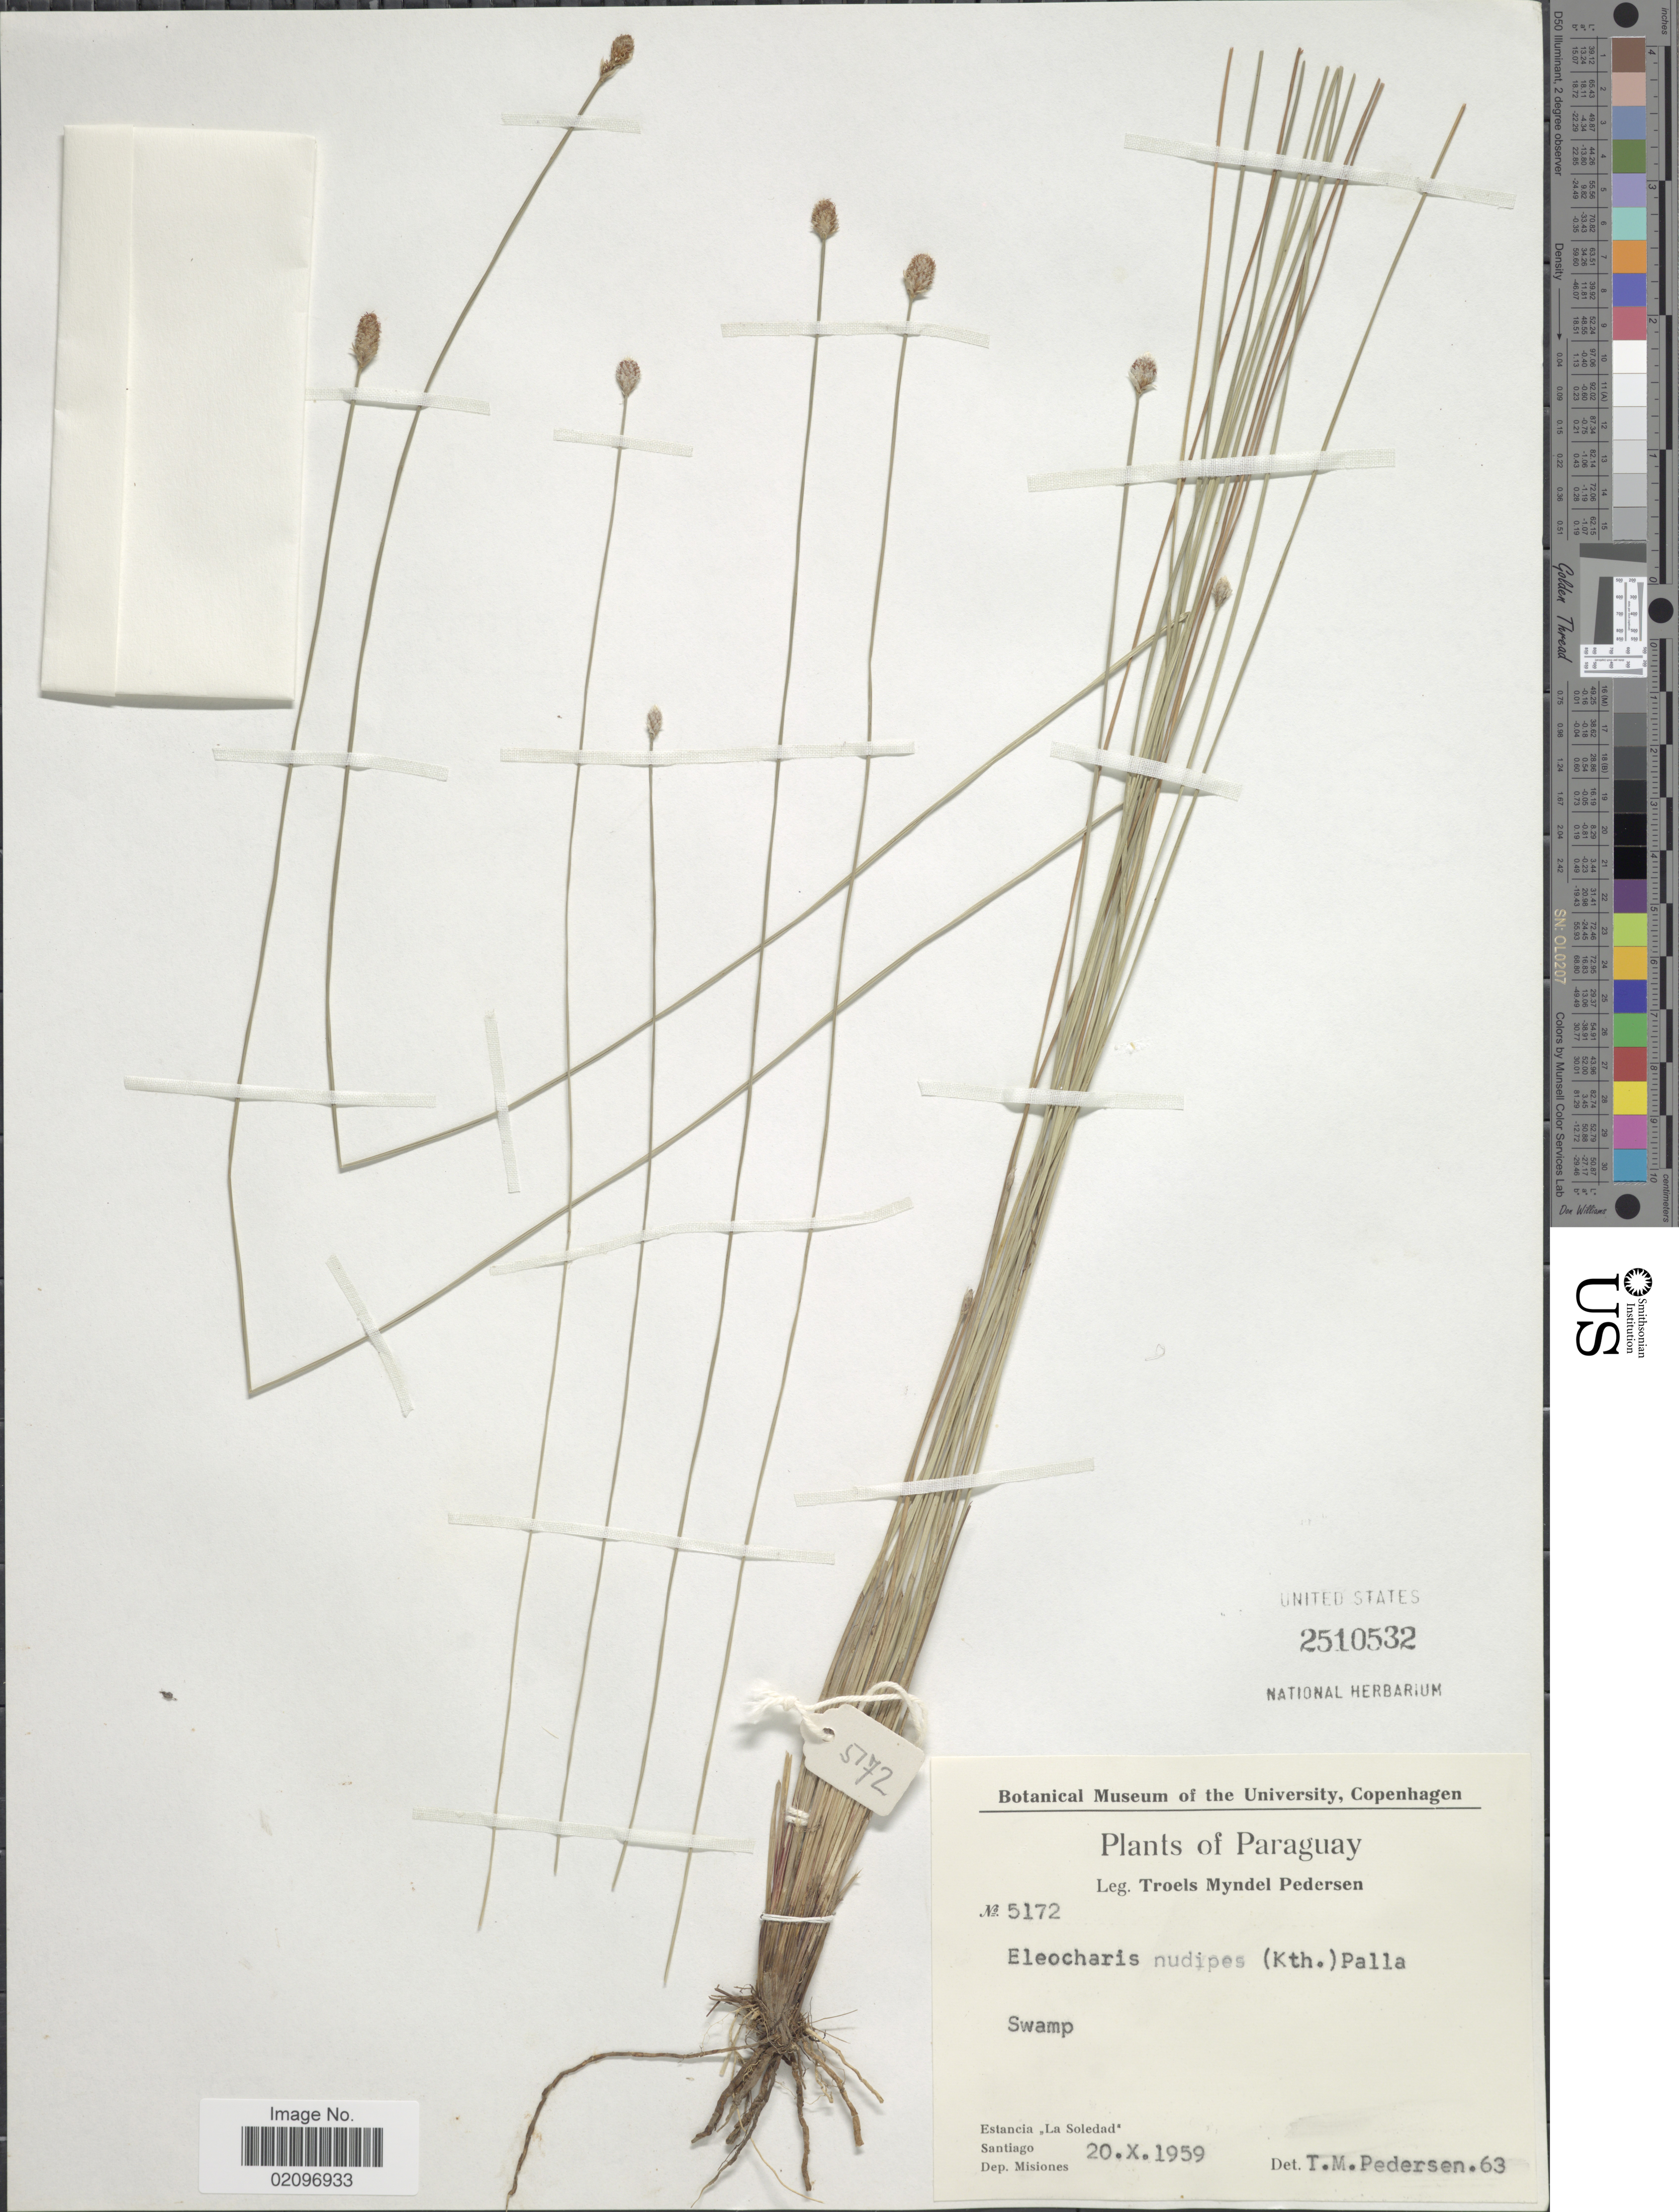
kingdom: Plantae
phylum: Tracheophyta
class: Liliopsida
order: Poales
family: Cyperaceae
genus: Eleocharis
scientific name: Eleocharis nudipes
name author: (Kunth) Palla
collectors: T. Pederson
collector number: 5172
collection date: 1959-10-20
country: Paraguay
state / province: Misiones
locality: Swamp, Estancia La Soledad, Santiago, Dep. Misiones.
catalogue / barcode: US 2510532